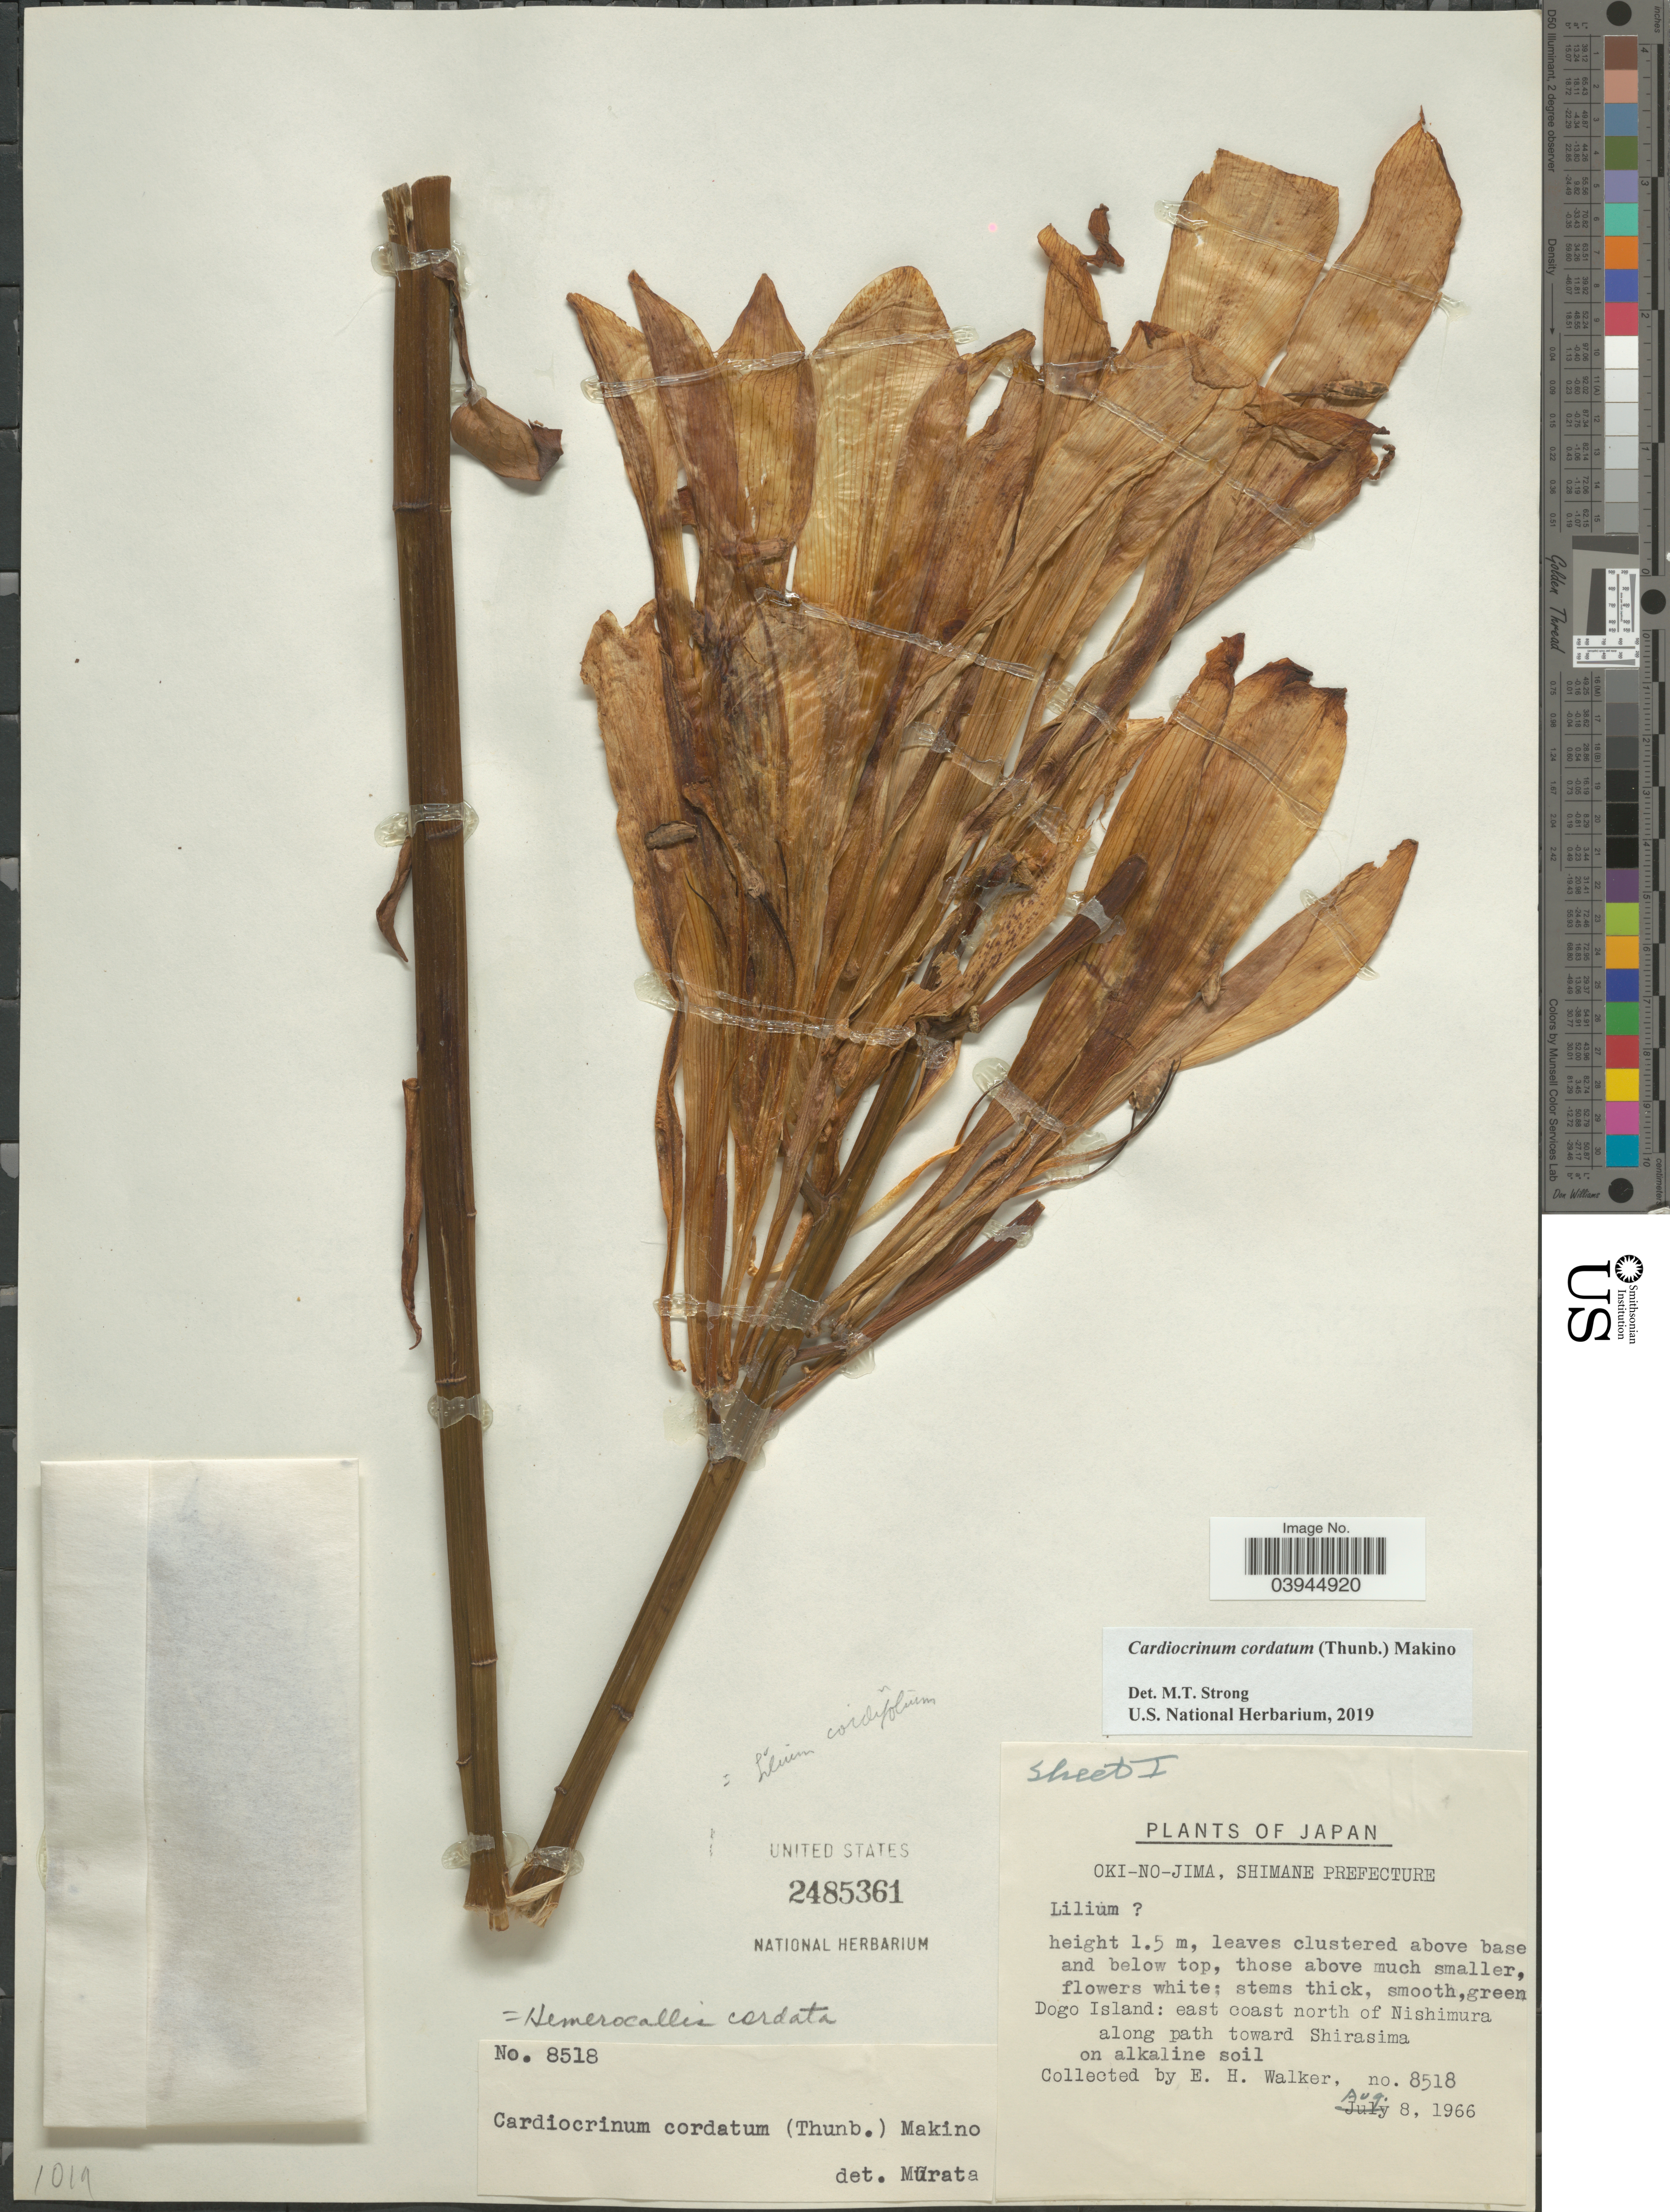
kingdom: Plantae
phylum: Tracheophyta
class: Liliopsida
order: Liliales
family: Liliaceae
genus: Cardiocrinum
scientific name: Cardiocrinum cordatum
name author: (Thunb.) Makino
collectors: E. H. Walker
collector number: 8518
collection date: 1966-08-08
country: Japan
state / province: Simane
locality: Oki-no-jima, Shimane Prefecture. Dogo Island: east coast north of Nishimura along path toward Shirasima.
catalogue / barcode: US 2485361